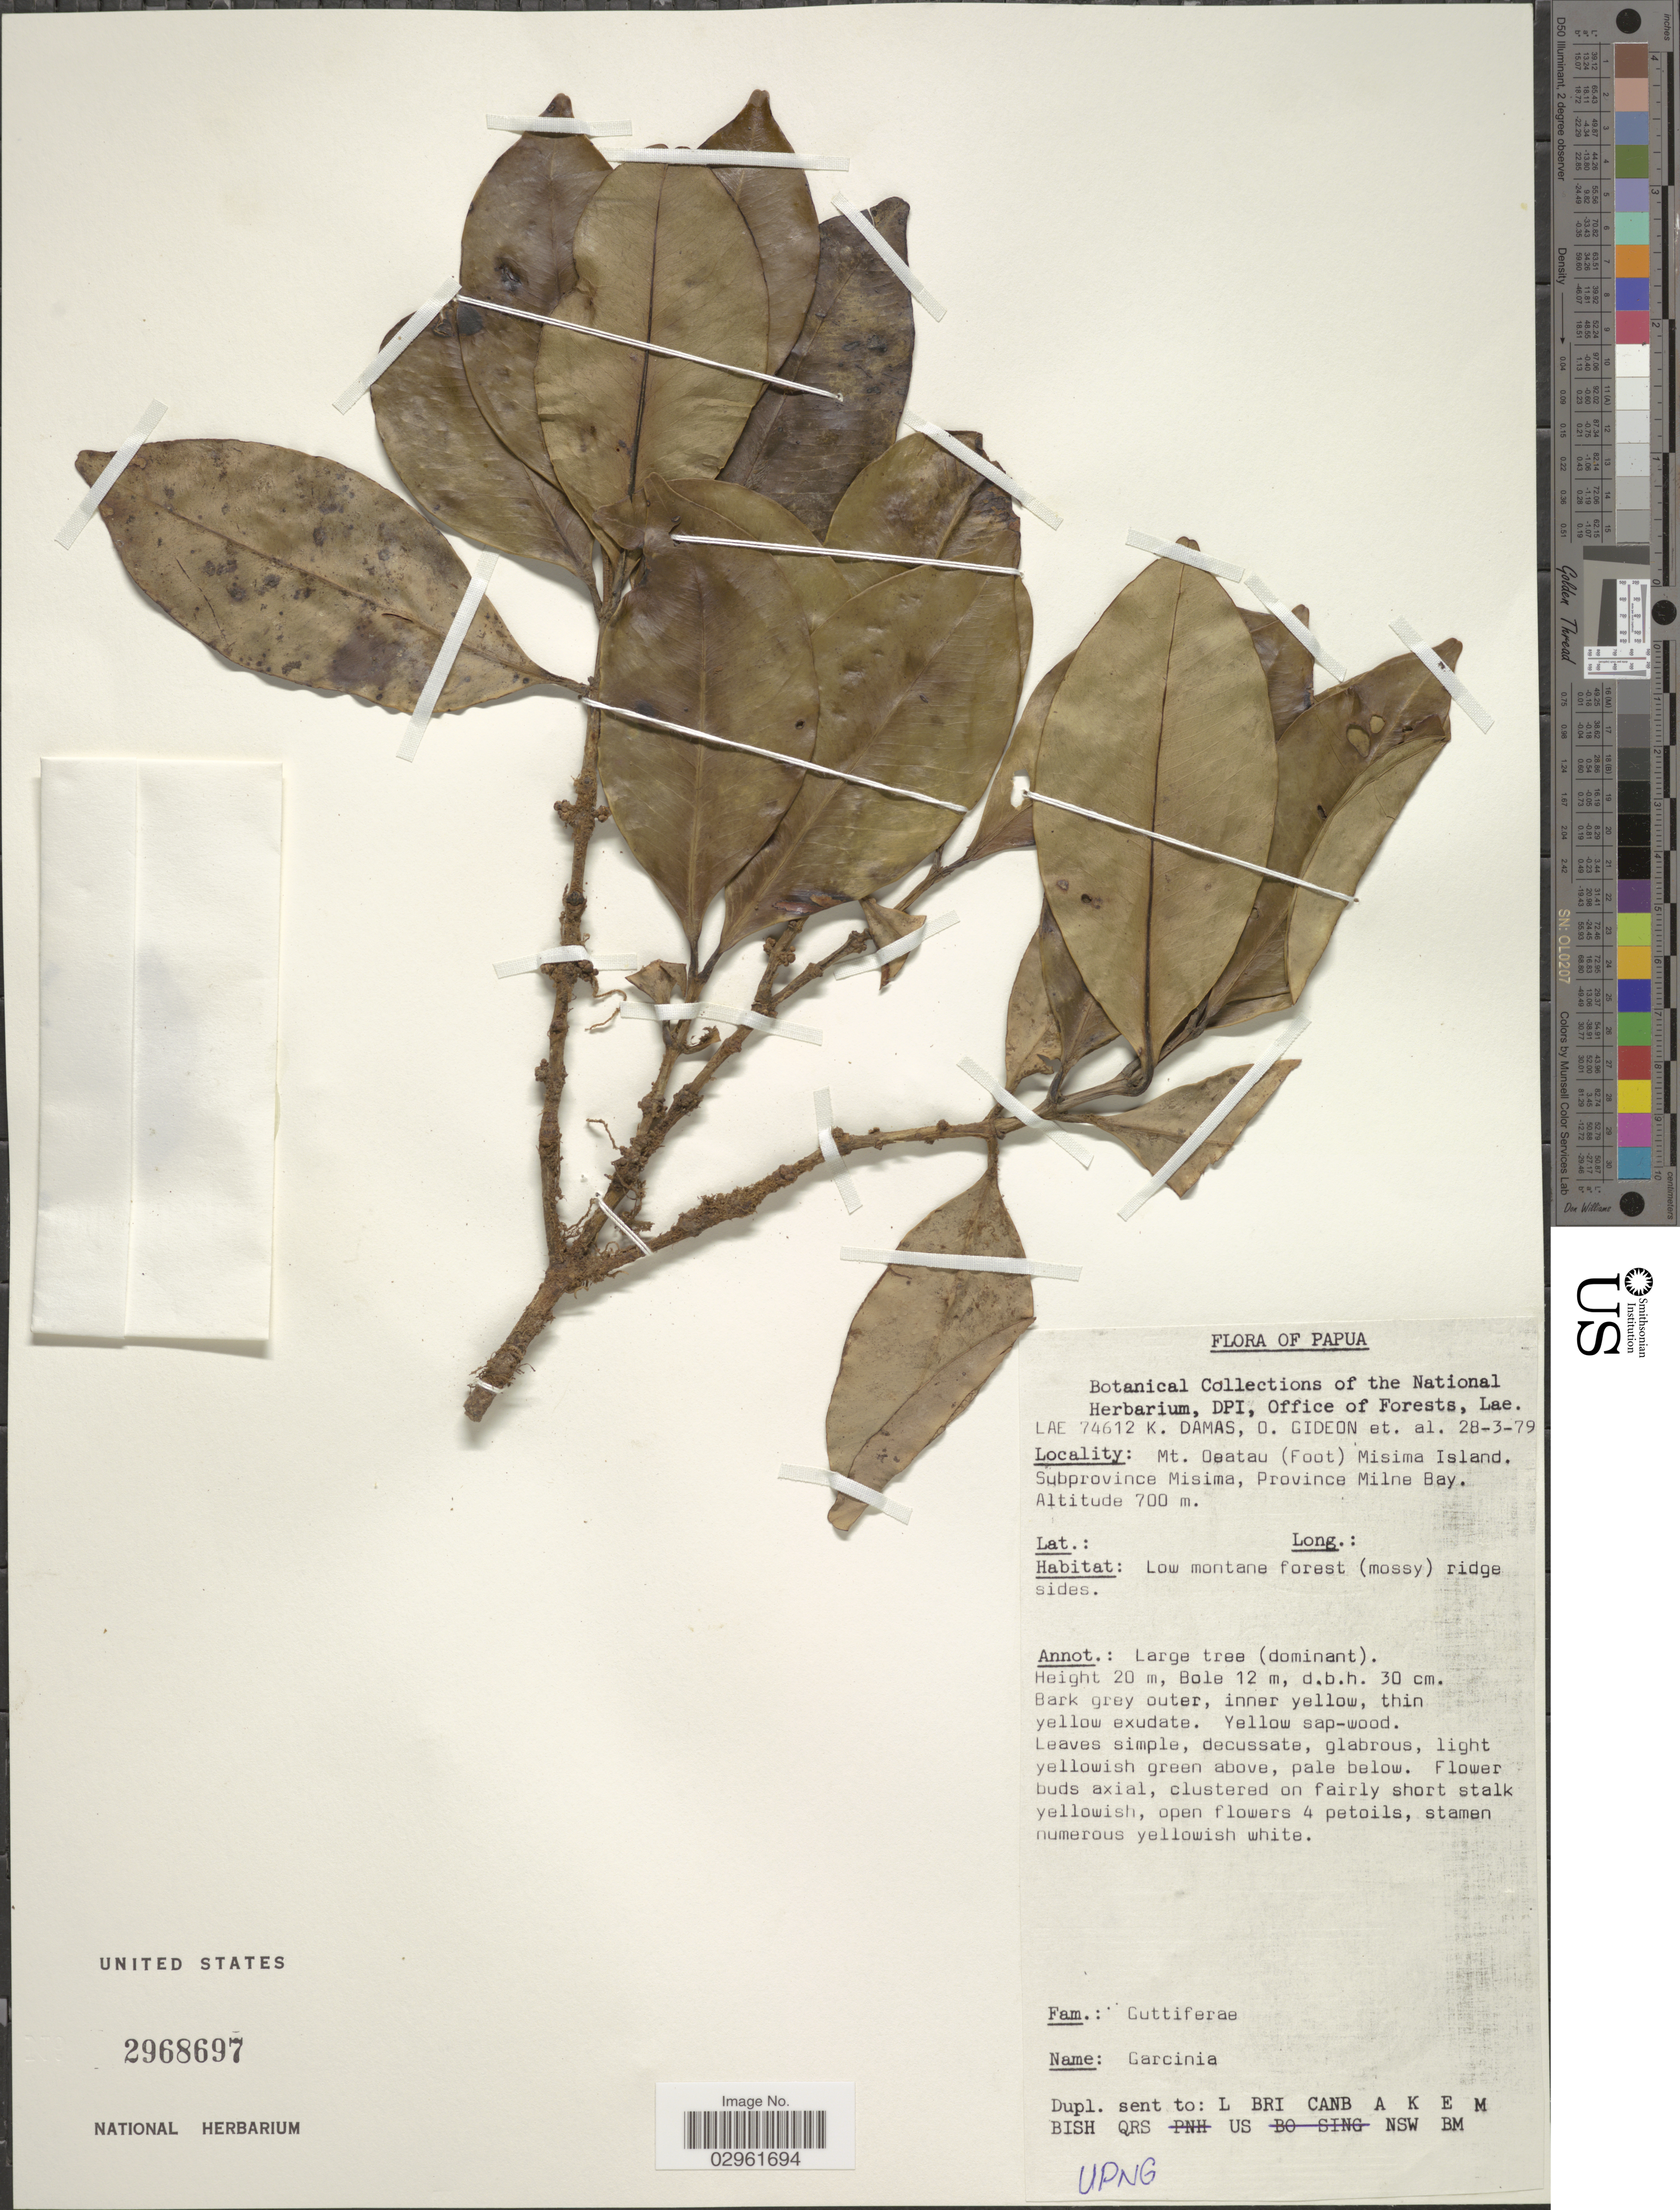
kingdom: Plantae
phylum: Tracheophyta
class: Magnoliopsida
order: Malpighiales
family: Clusiaceae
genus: Garcinia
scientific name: Garcinia sp.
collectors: K. Damas, O. Gideon & et al.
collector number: LAE74612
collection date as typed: Transcribed d/m/y: 28/3/79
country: Papua New Guinea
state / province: Milne Bay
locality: Mt. Oeatau (Foot) Misima Island. Subprovince Misima.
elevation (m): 700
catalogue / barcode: US 2968697